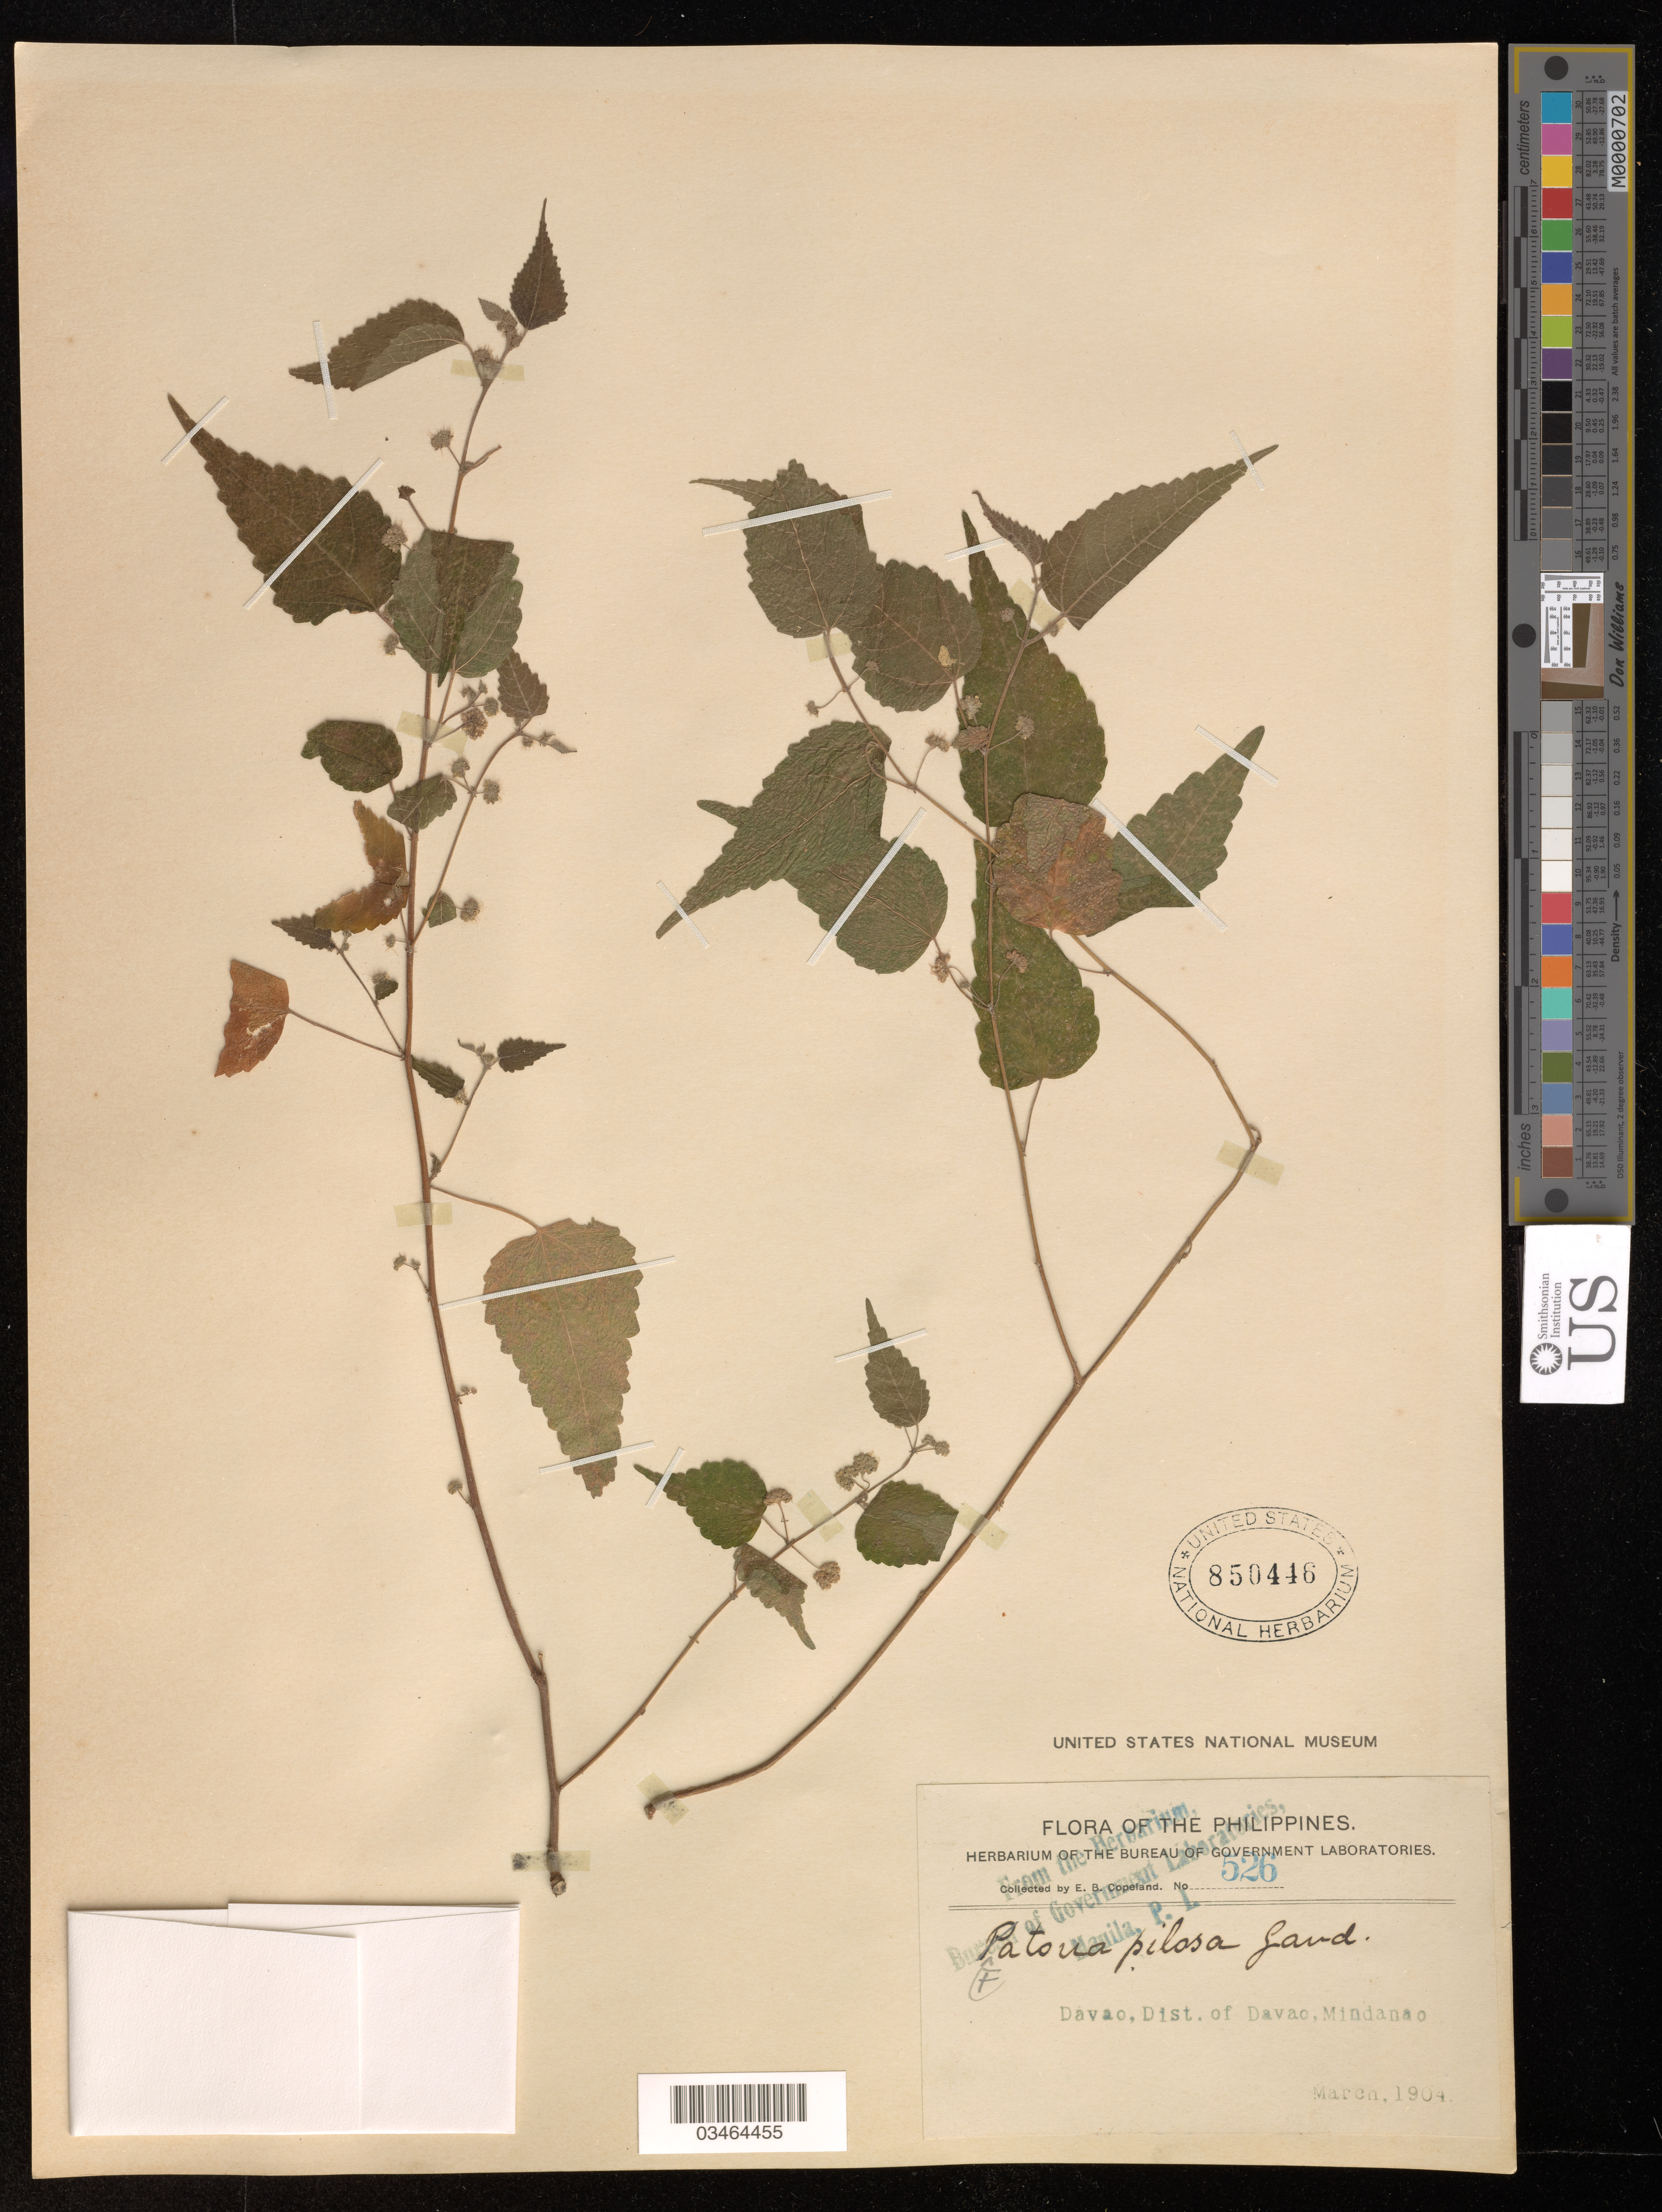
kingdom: Plantae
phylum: Tracheophyta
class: Magnoliopsida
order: Rosales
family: Moraceae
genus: Fatoua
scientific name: Fatoua pilosa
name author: Gaudich.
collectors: E. B. Copeland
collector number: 526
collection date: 1904-03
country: Philippines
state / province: Davao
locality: Dist. of Davao, Mindanao.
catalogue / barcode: US 850446